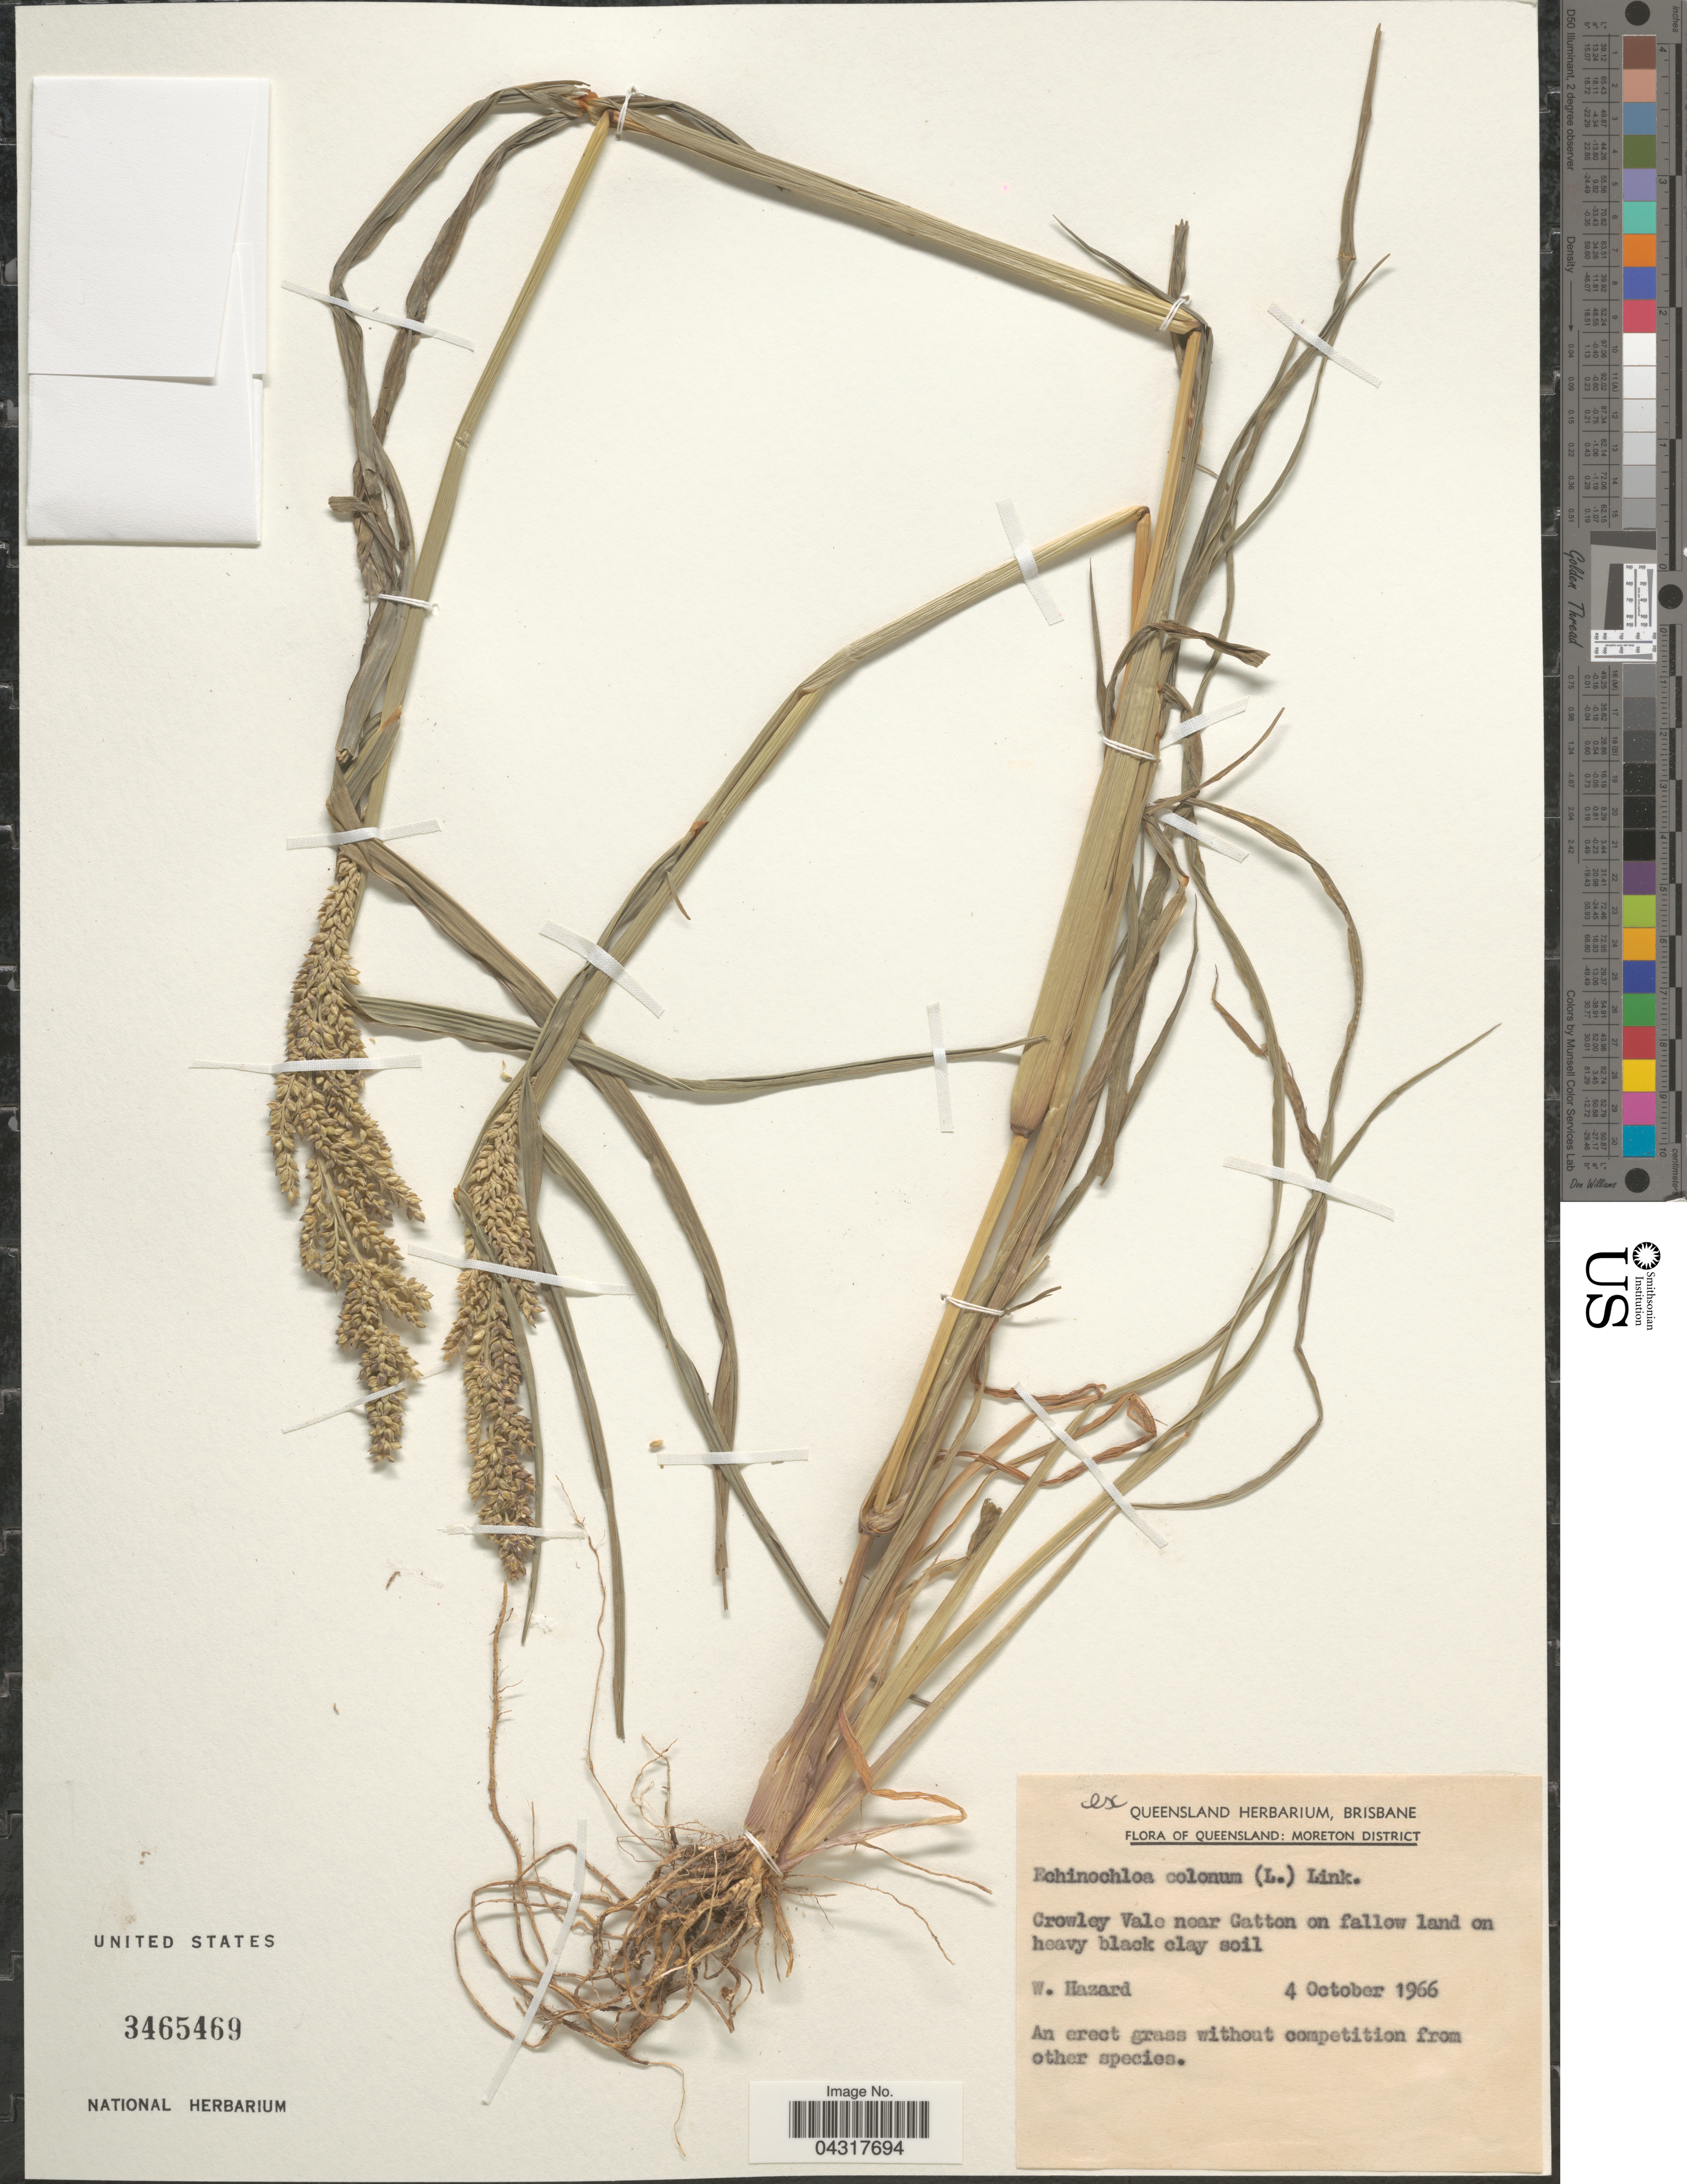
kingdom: Plantae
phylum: Tracheophyta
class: Liliopsida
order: Poales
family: Poaceae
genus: Echinochloa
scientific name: Echinochloa colona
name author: (L.) Link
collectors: W. Hazard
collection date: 1966-10-04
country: Australia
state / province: Queensland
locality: Moreton District. Crowley Vale near Gatton on fallow land on heavy black clay soil.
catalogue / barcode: US 3465469